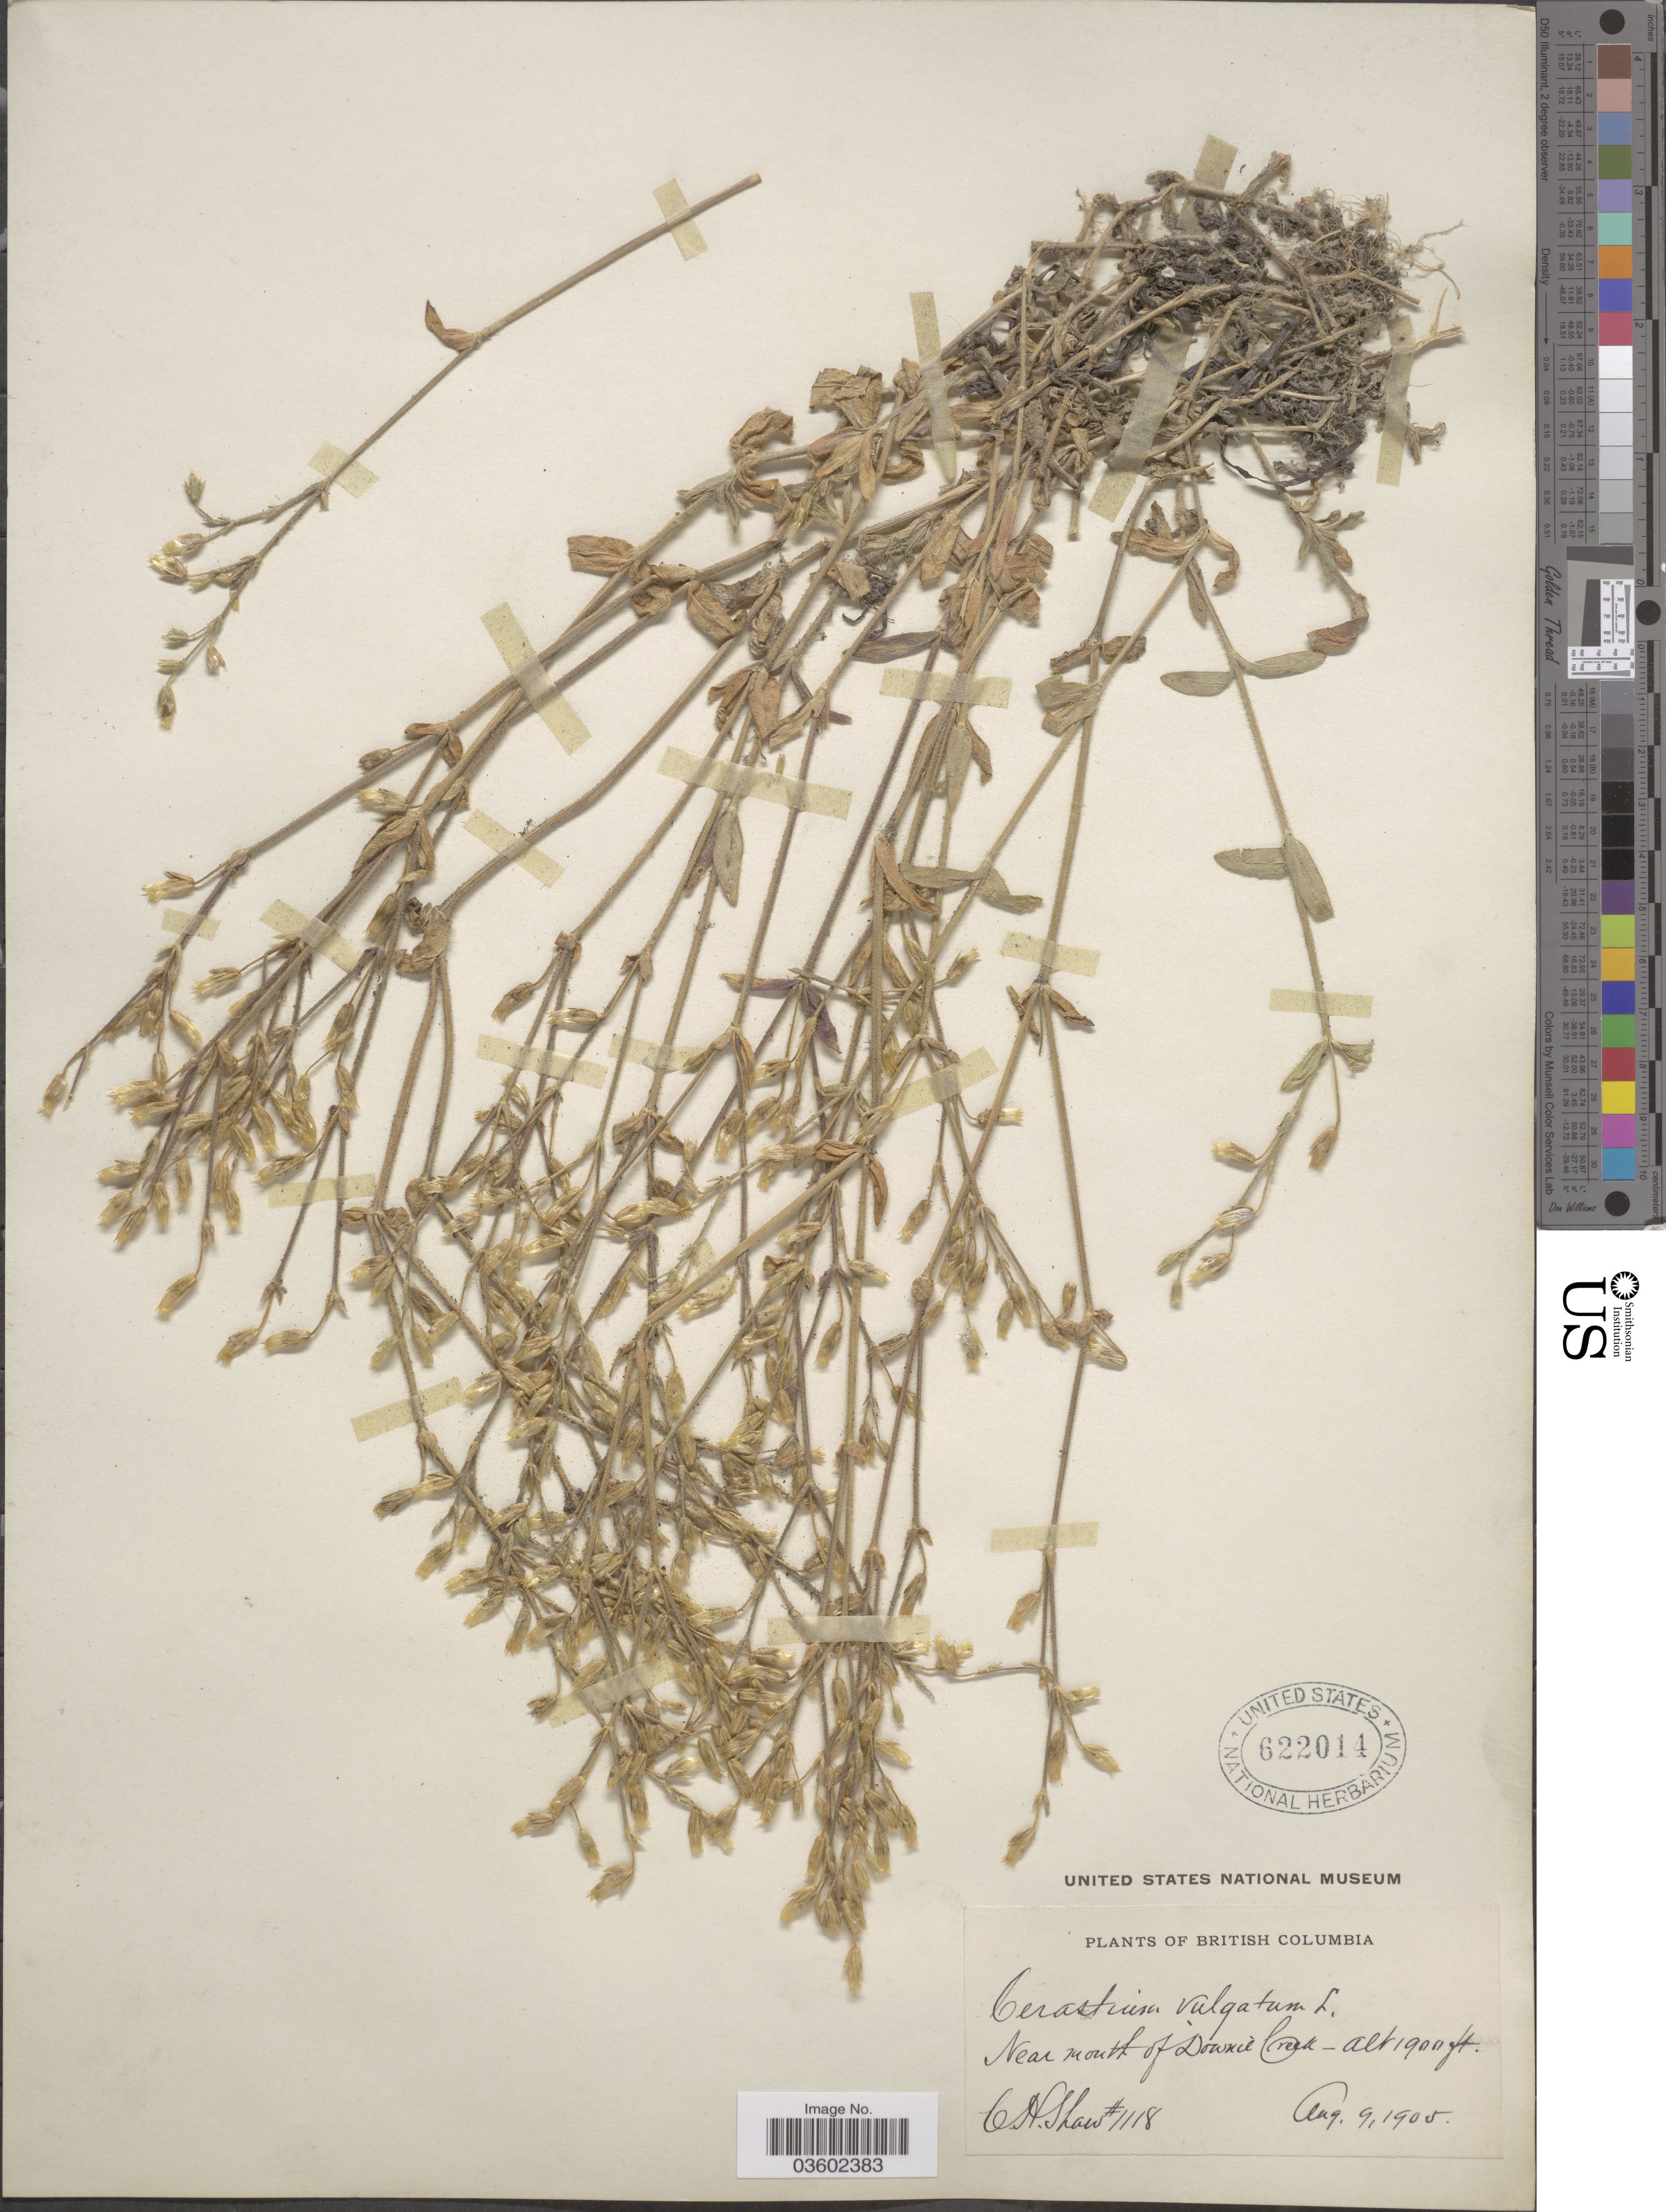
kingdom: Plantae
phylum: Tracheophyta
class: Magnoliopsida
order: Caryophyllales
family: Caryophyllaceae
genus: Cerastium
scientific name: Cerastium vulgatum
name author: L.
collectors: C. H. Shaw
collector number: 1118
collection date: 1905-08-09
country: Canada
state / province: British Columbia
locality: Near mouth of Downie Creek.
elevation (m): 579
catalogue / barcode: US 622014